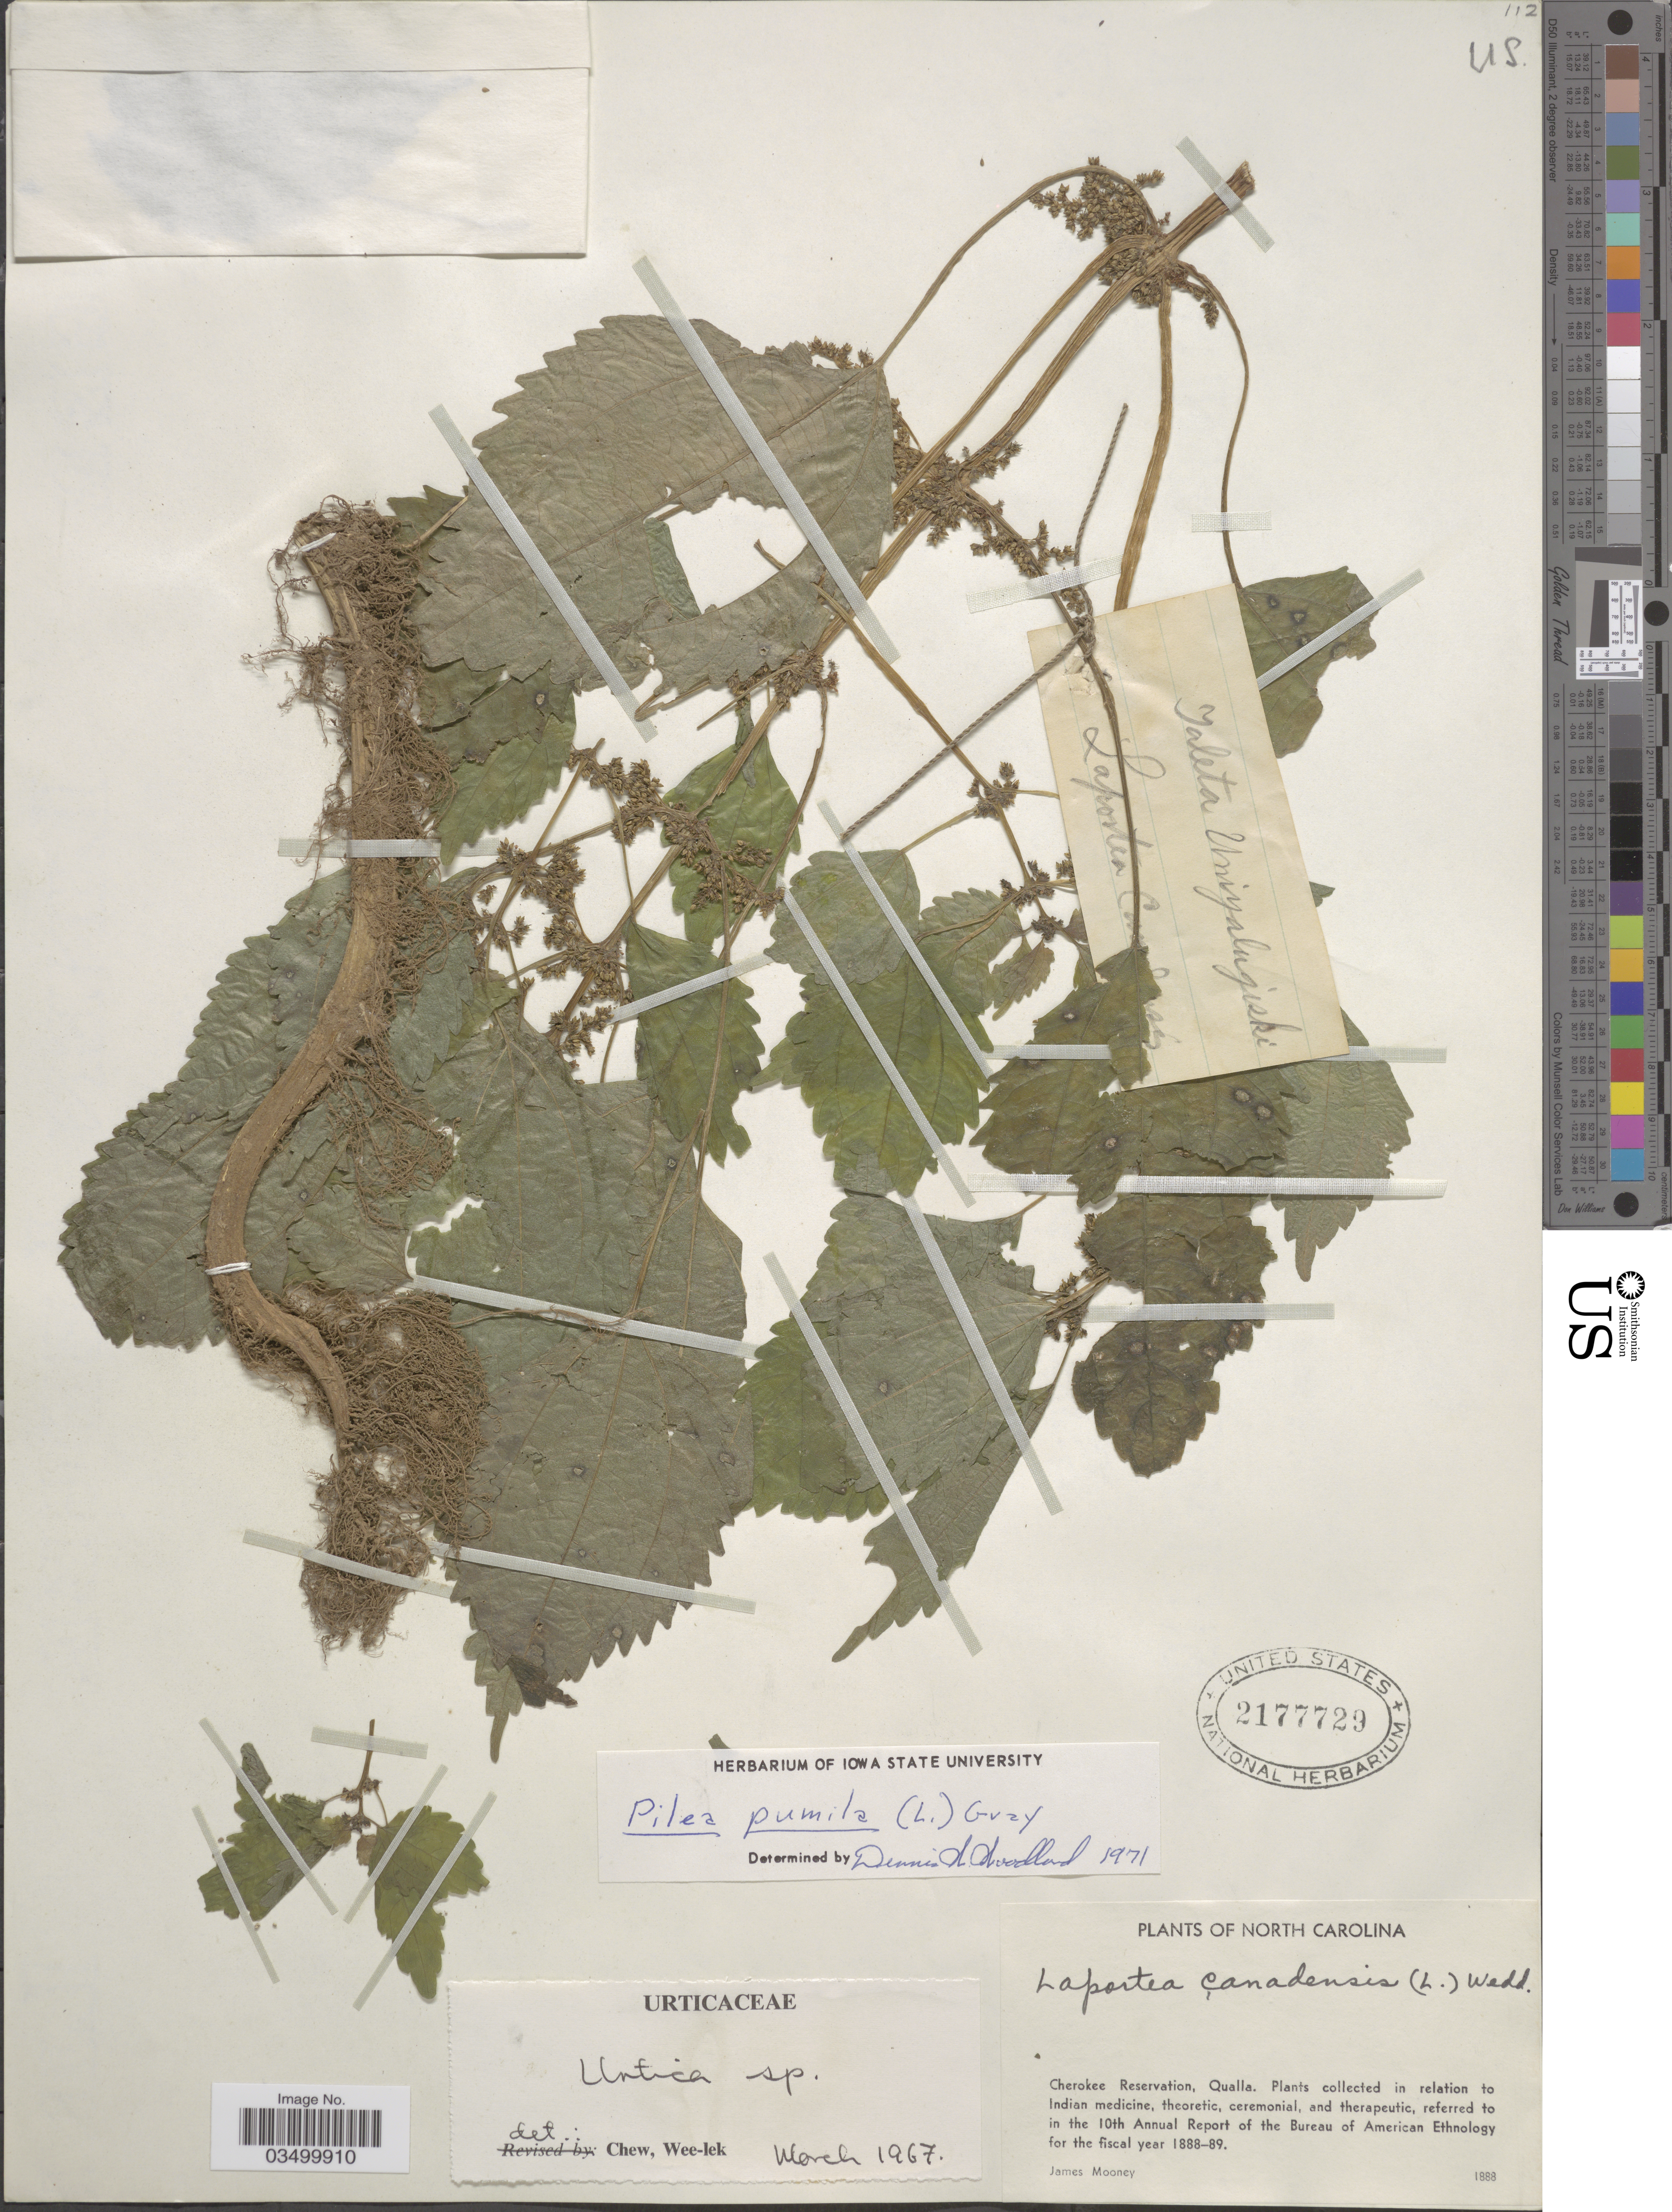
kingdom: Plantae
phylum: Tracheophyta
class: Magnoliopsida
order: Rosales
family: Urticaceae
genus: Pilea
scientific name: Pilea pumila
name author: (L.) A. Gray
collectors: J. Mooney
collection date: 1888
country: United States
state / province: North Carolina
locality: Cherokee Reservation, Qualla.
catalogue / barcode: US 2177729